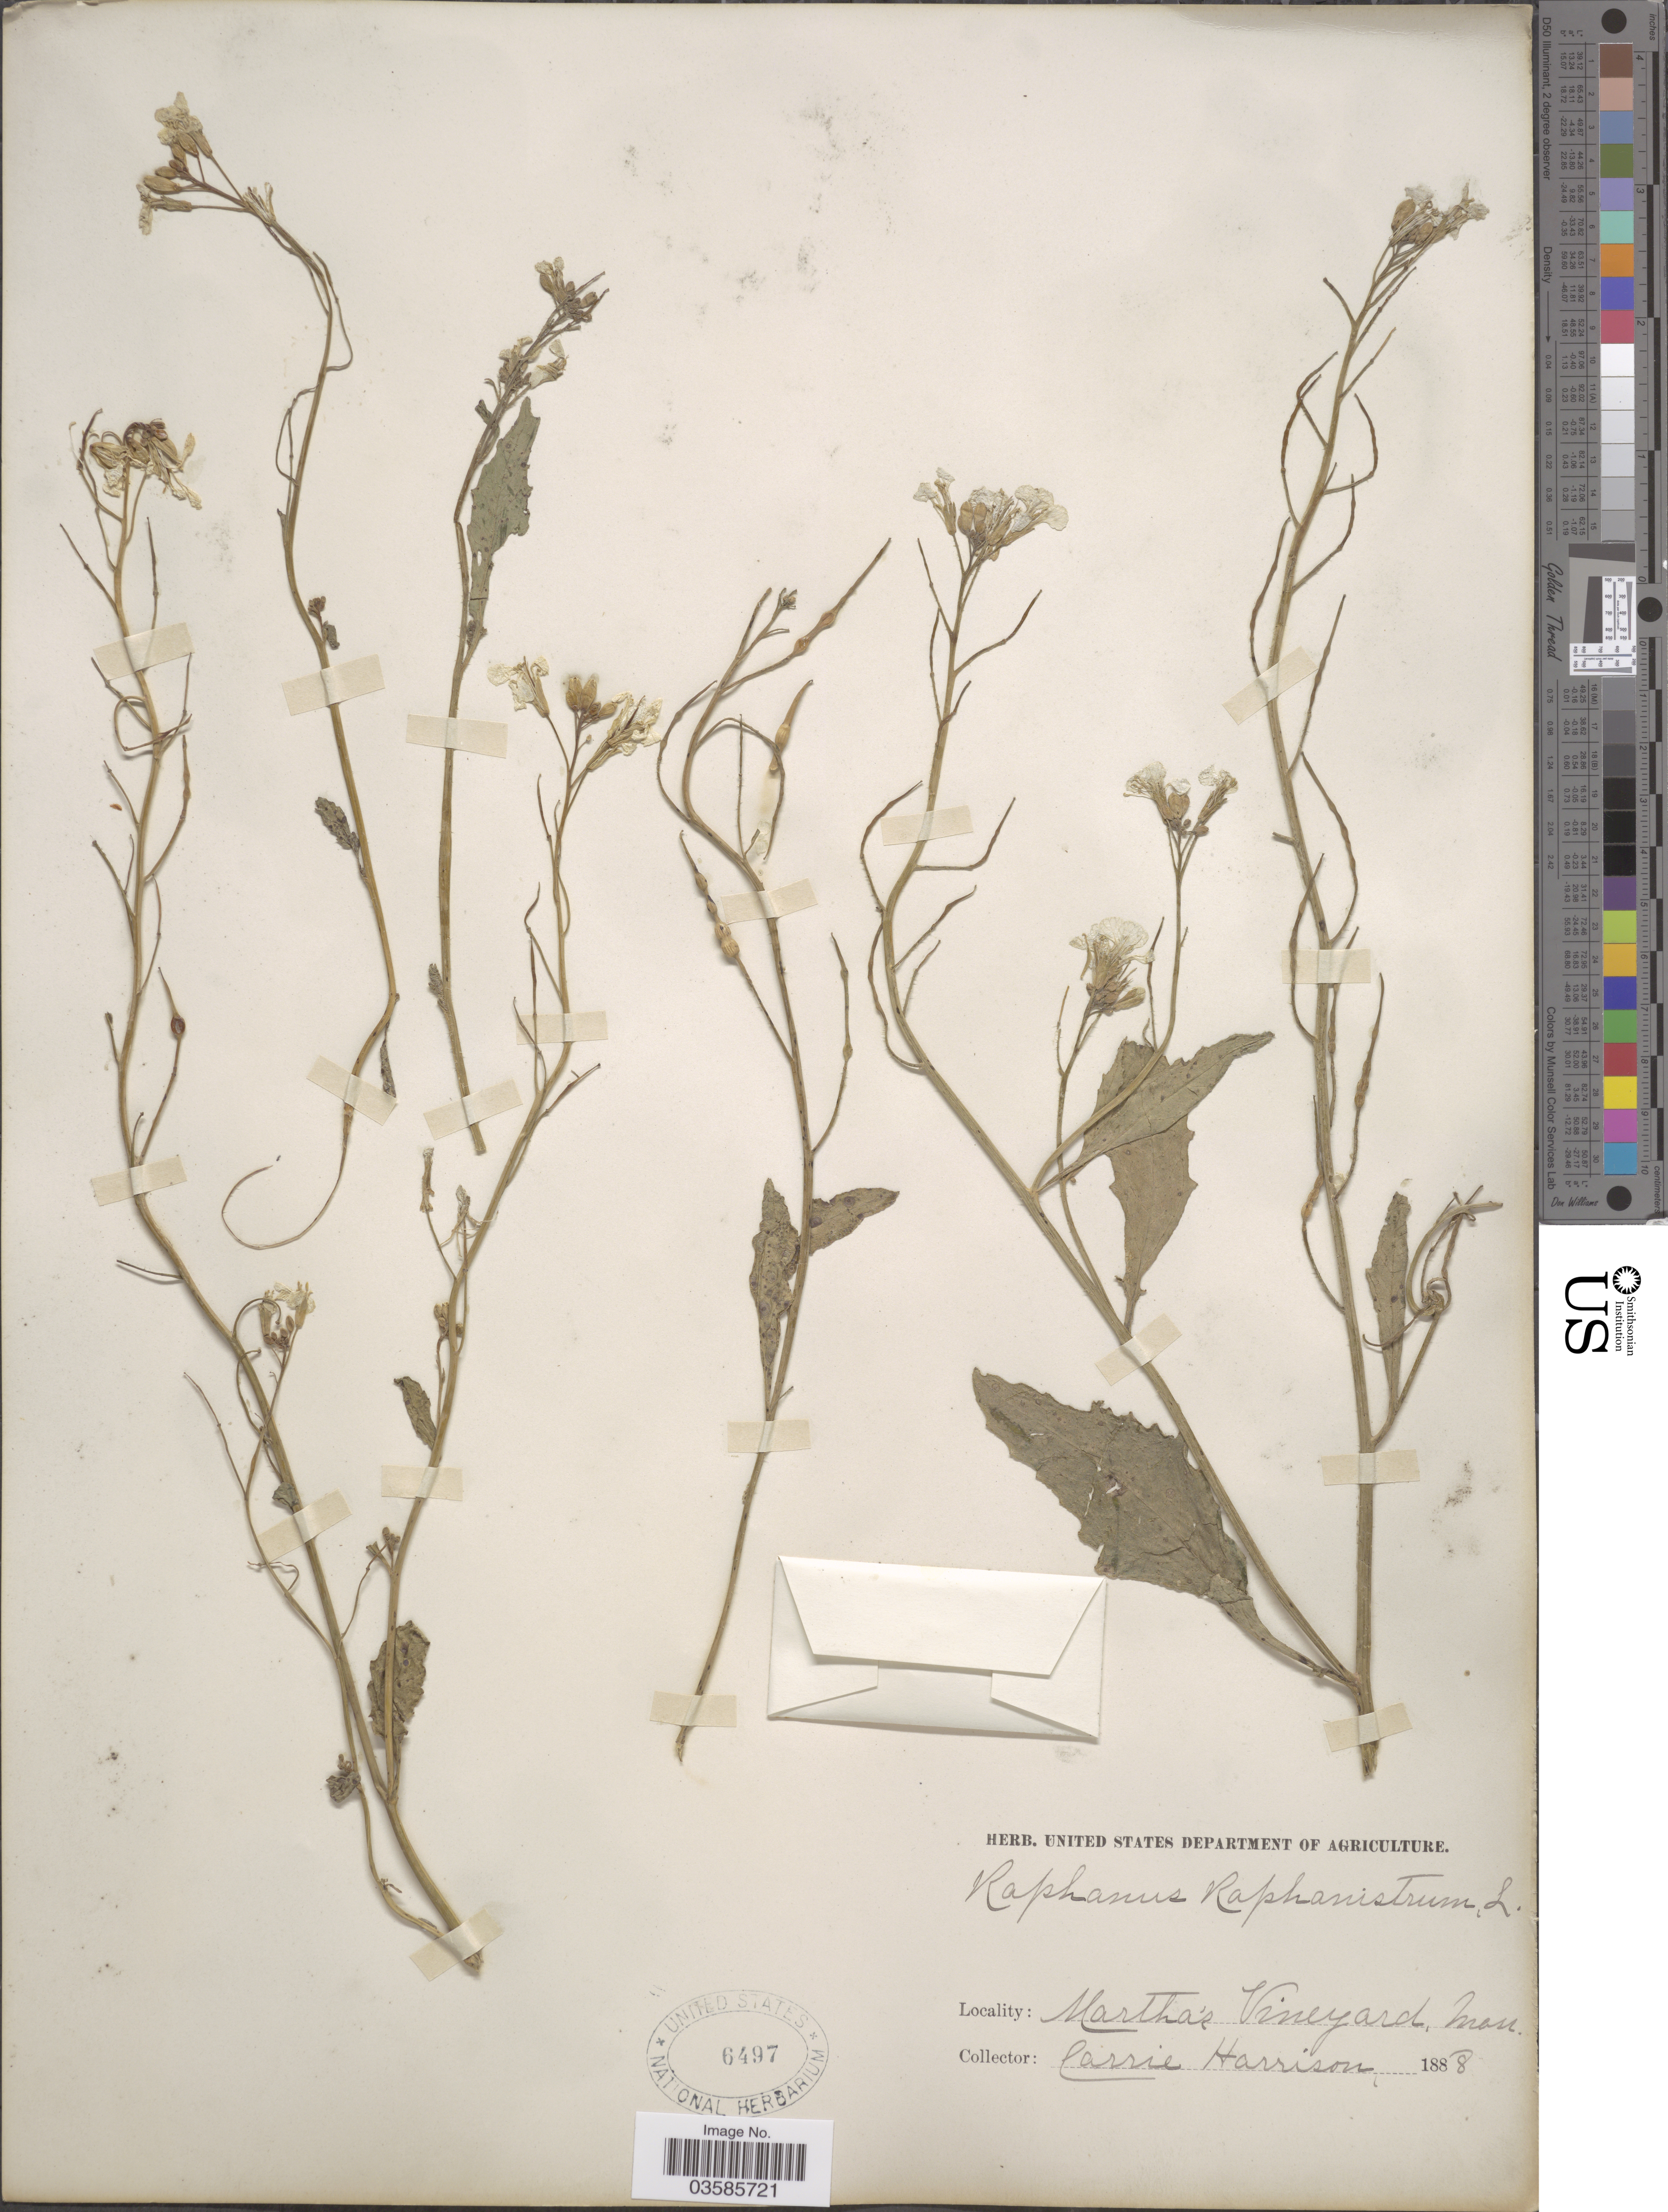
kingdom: Plantae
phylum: Tracheophyta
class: Magnoliopsida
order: Brassicales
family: Brassicaceae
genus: Raphanus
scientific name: Raphanus raphanistrum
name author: L.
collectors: C. Harrison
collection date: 1888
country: United States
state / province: Massachusetts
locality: Martha's Vineyard.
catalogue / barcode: US 6497